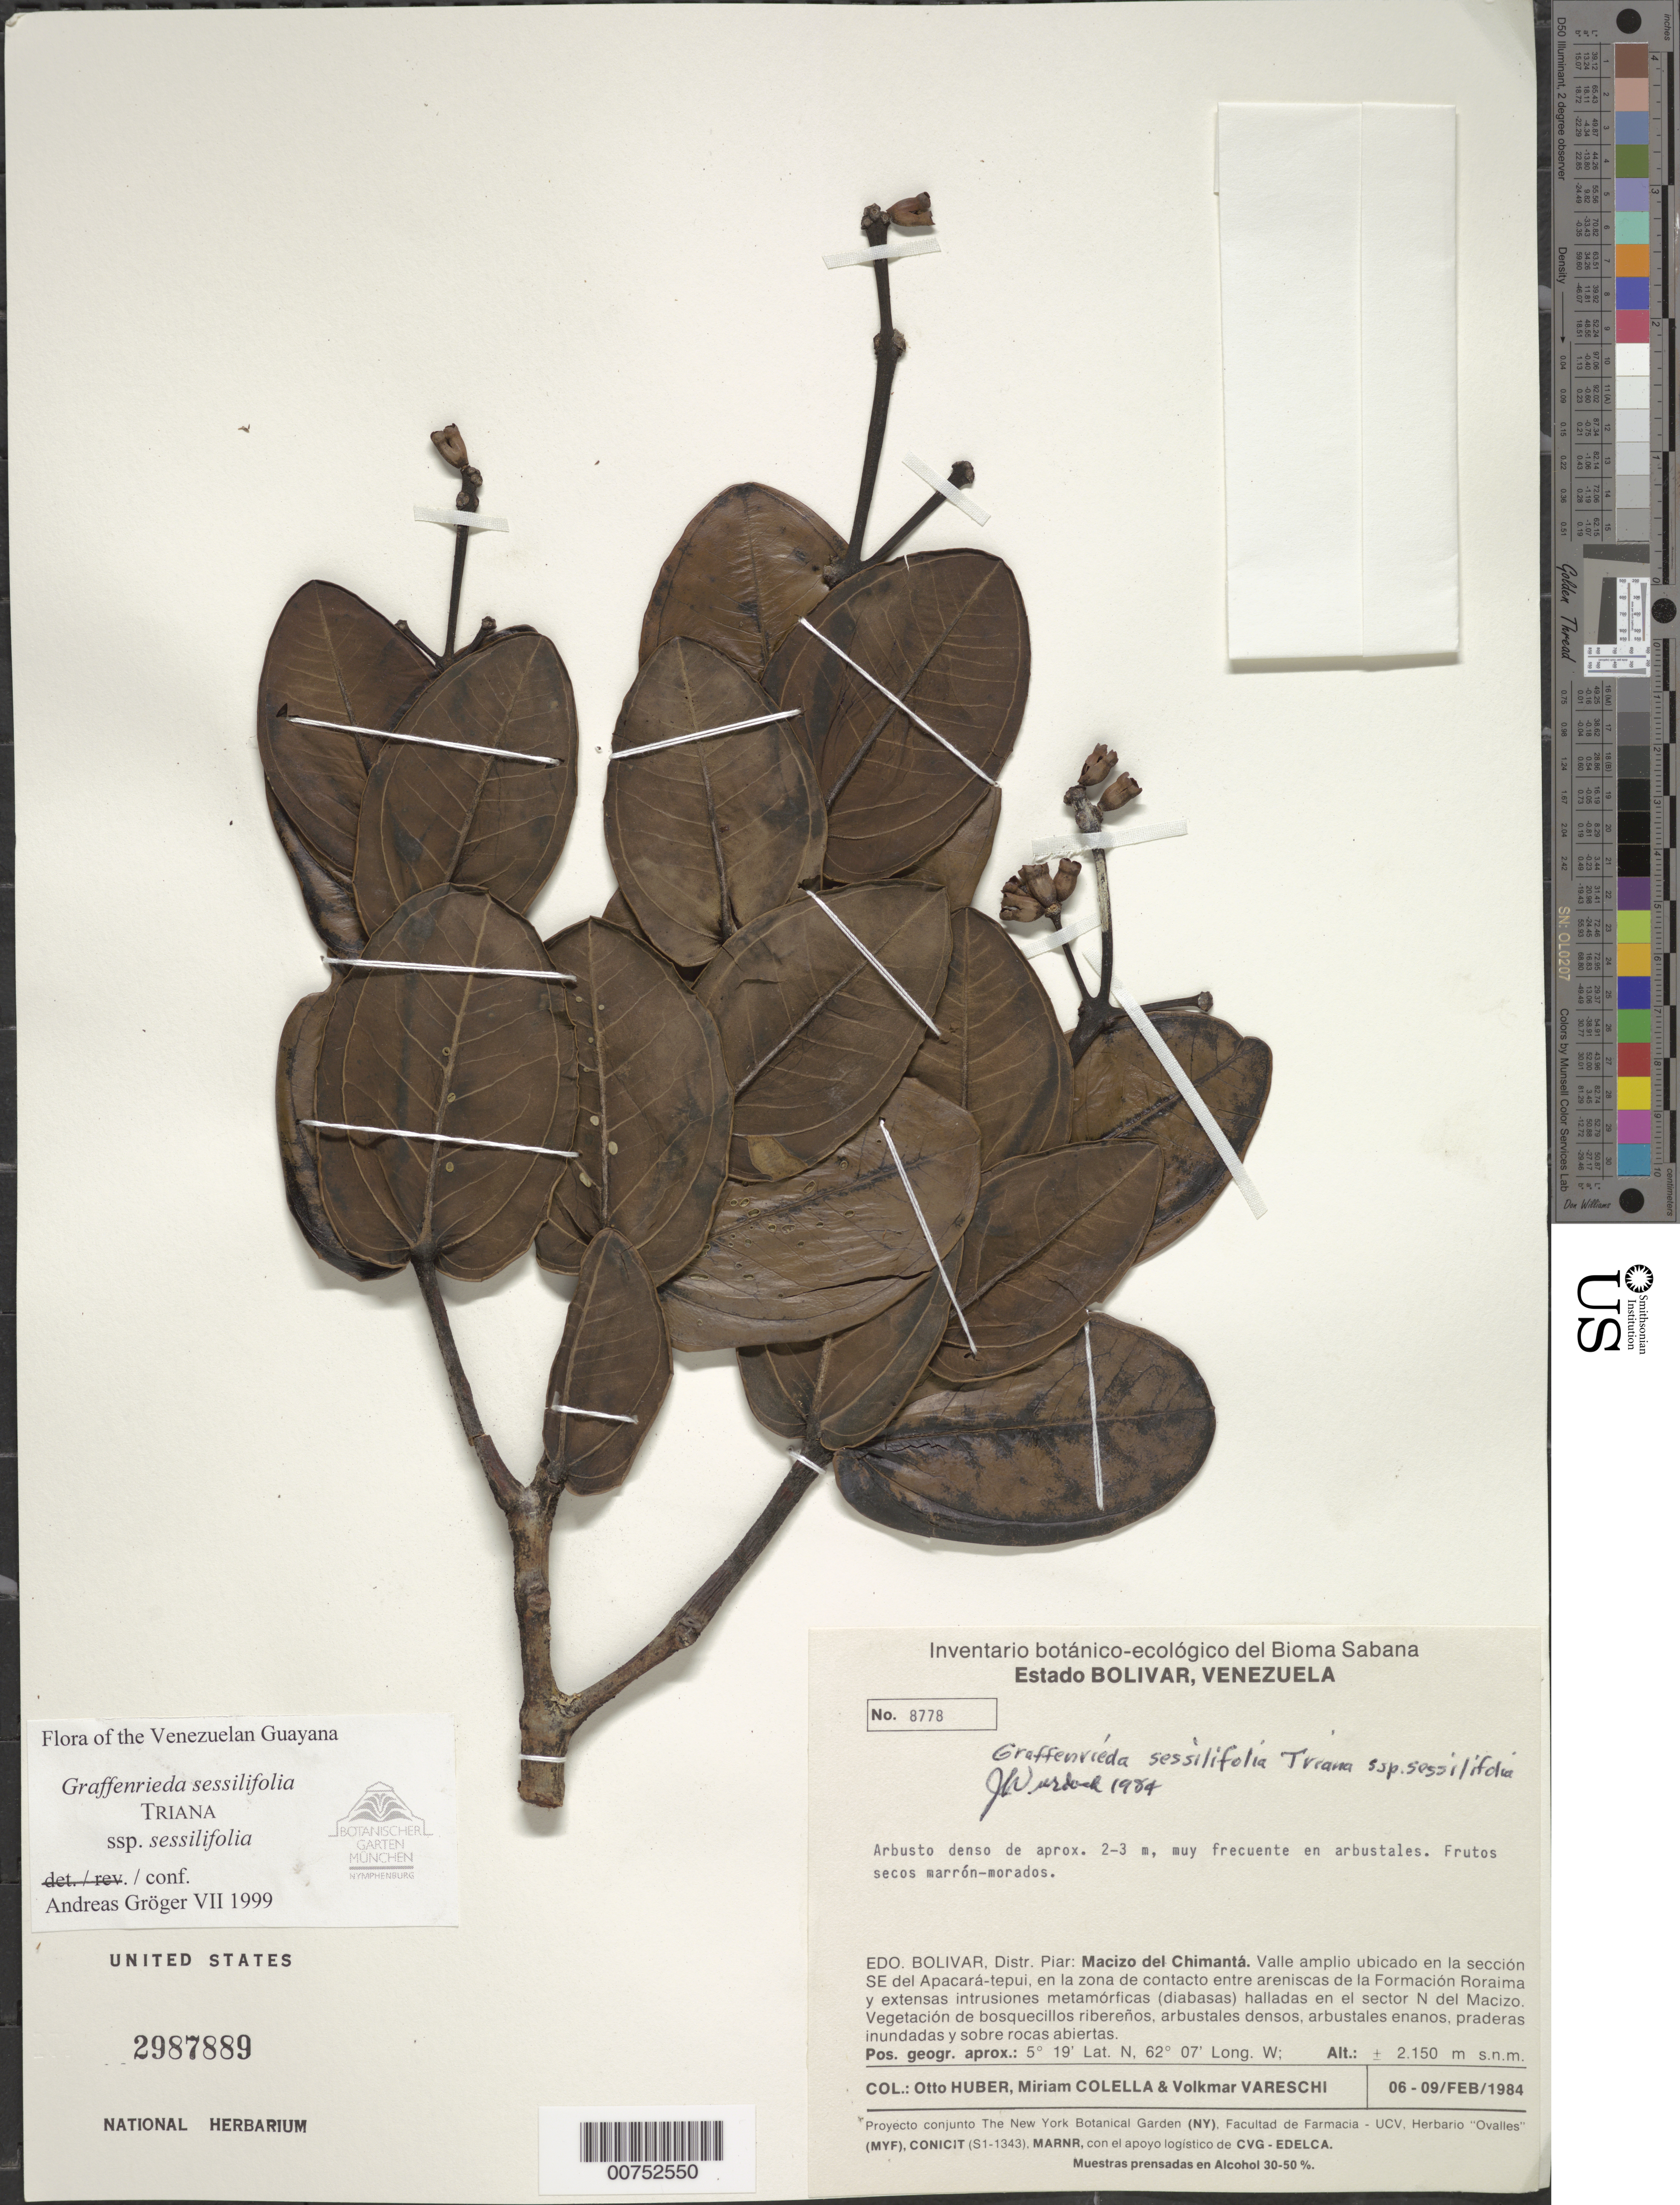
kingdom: Plantae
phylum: Tracheophyta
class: Magnoliopsida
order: Myrtales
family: Melastomataceae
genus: Graffenrieda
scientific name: Graffenrieda sessilifolia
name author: Triana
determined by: Gröger, A.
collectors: O. Huber, M. Colella & V. Vareschi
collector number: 8778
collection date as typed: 6-Feb-84 to 9-Feb-84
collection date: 1984-02-06/1984-02-09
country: Venezuela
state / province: Bolívar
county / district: Piar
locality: Macizo del Chimantá, SE del Apácara-tepuí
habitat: Arbustales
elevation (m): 2150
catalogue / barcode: US 2987889